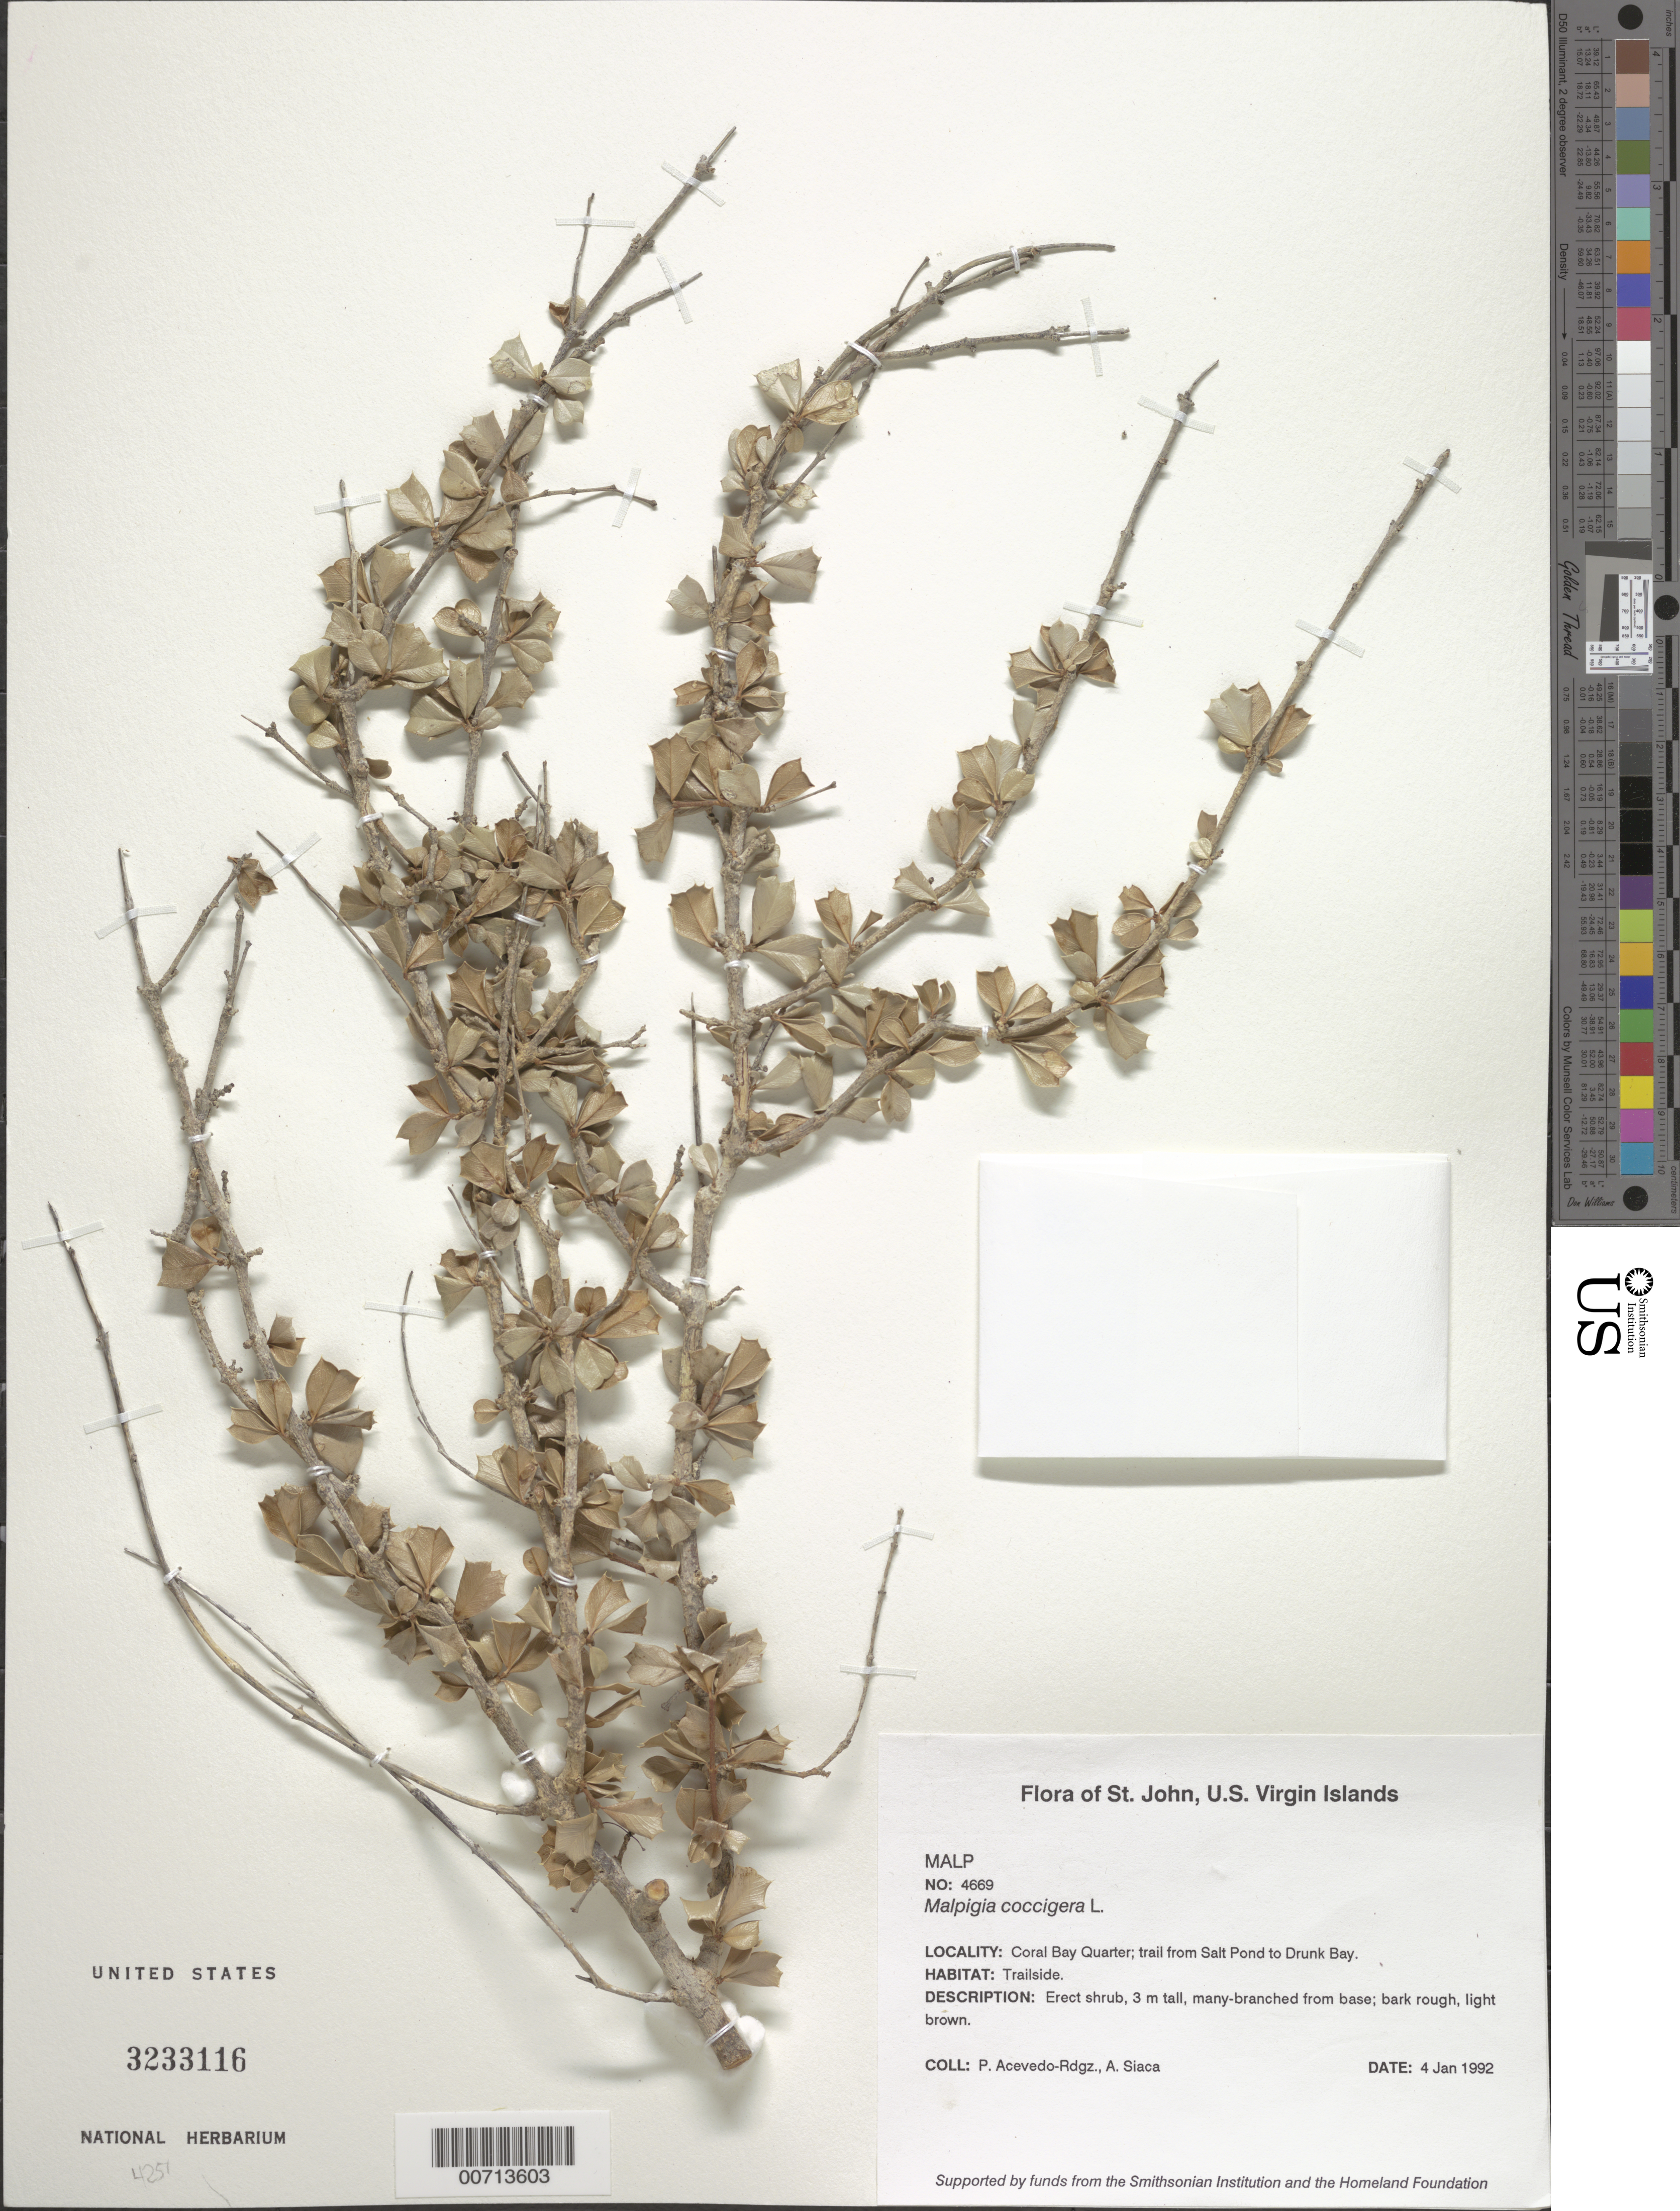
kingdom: Plantae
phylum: Tracheophyta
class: Magnoliopsida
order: Malpighiales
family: Malpighiaceae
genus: Malpighia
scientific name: Malpighia coccigera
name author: L.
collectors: P. Acevedo-Rodr. & A. Siaca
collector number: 4669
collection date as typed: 04 Jan 1992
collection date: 1992-01-04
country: U.S. Virgin Islands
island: St. John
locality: Coral Bay Quarter; trail from Salt Pond to Drunk Bay.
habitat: Trailside.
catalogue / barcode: US 3233116